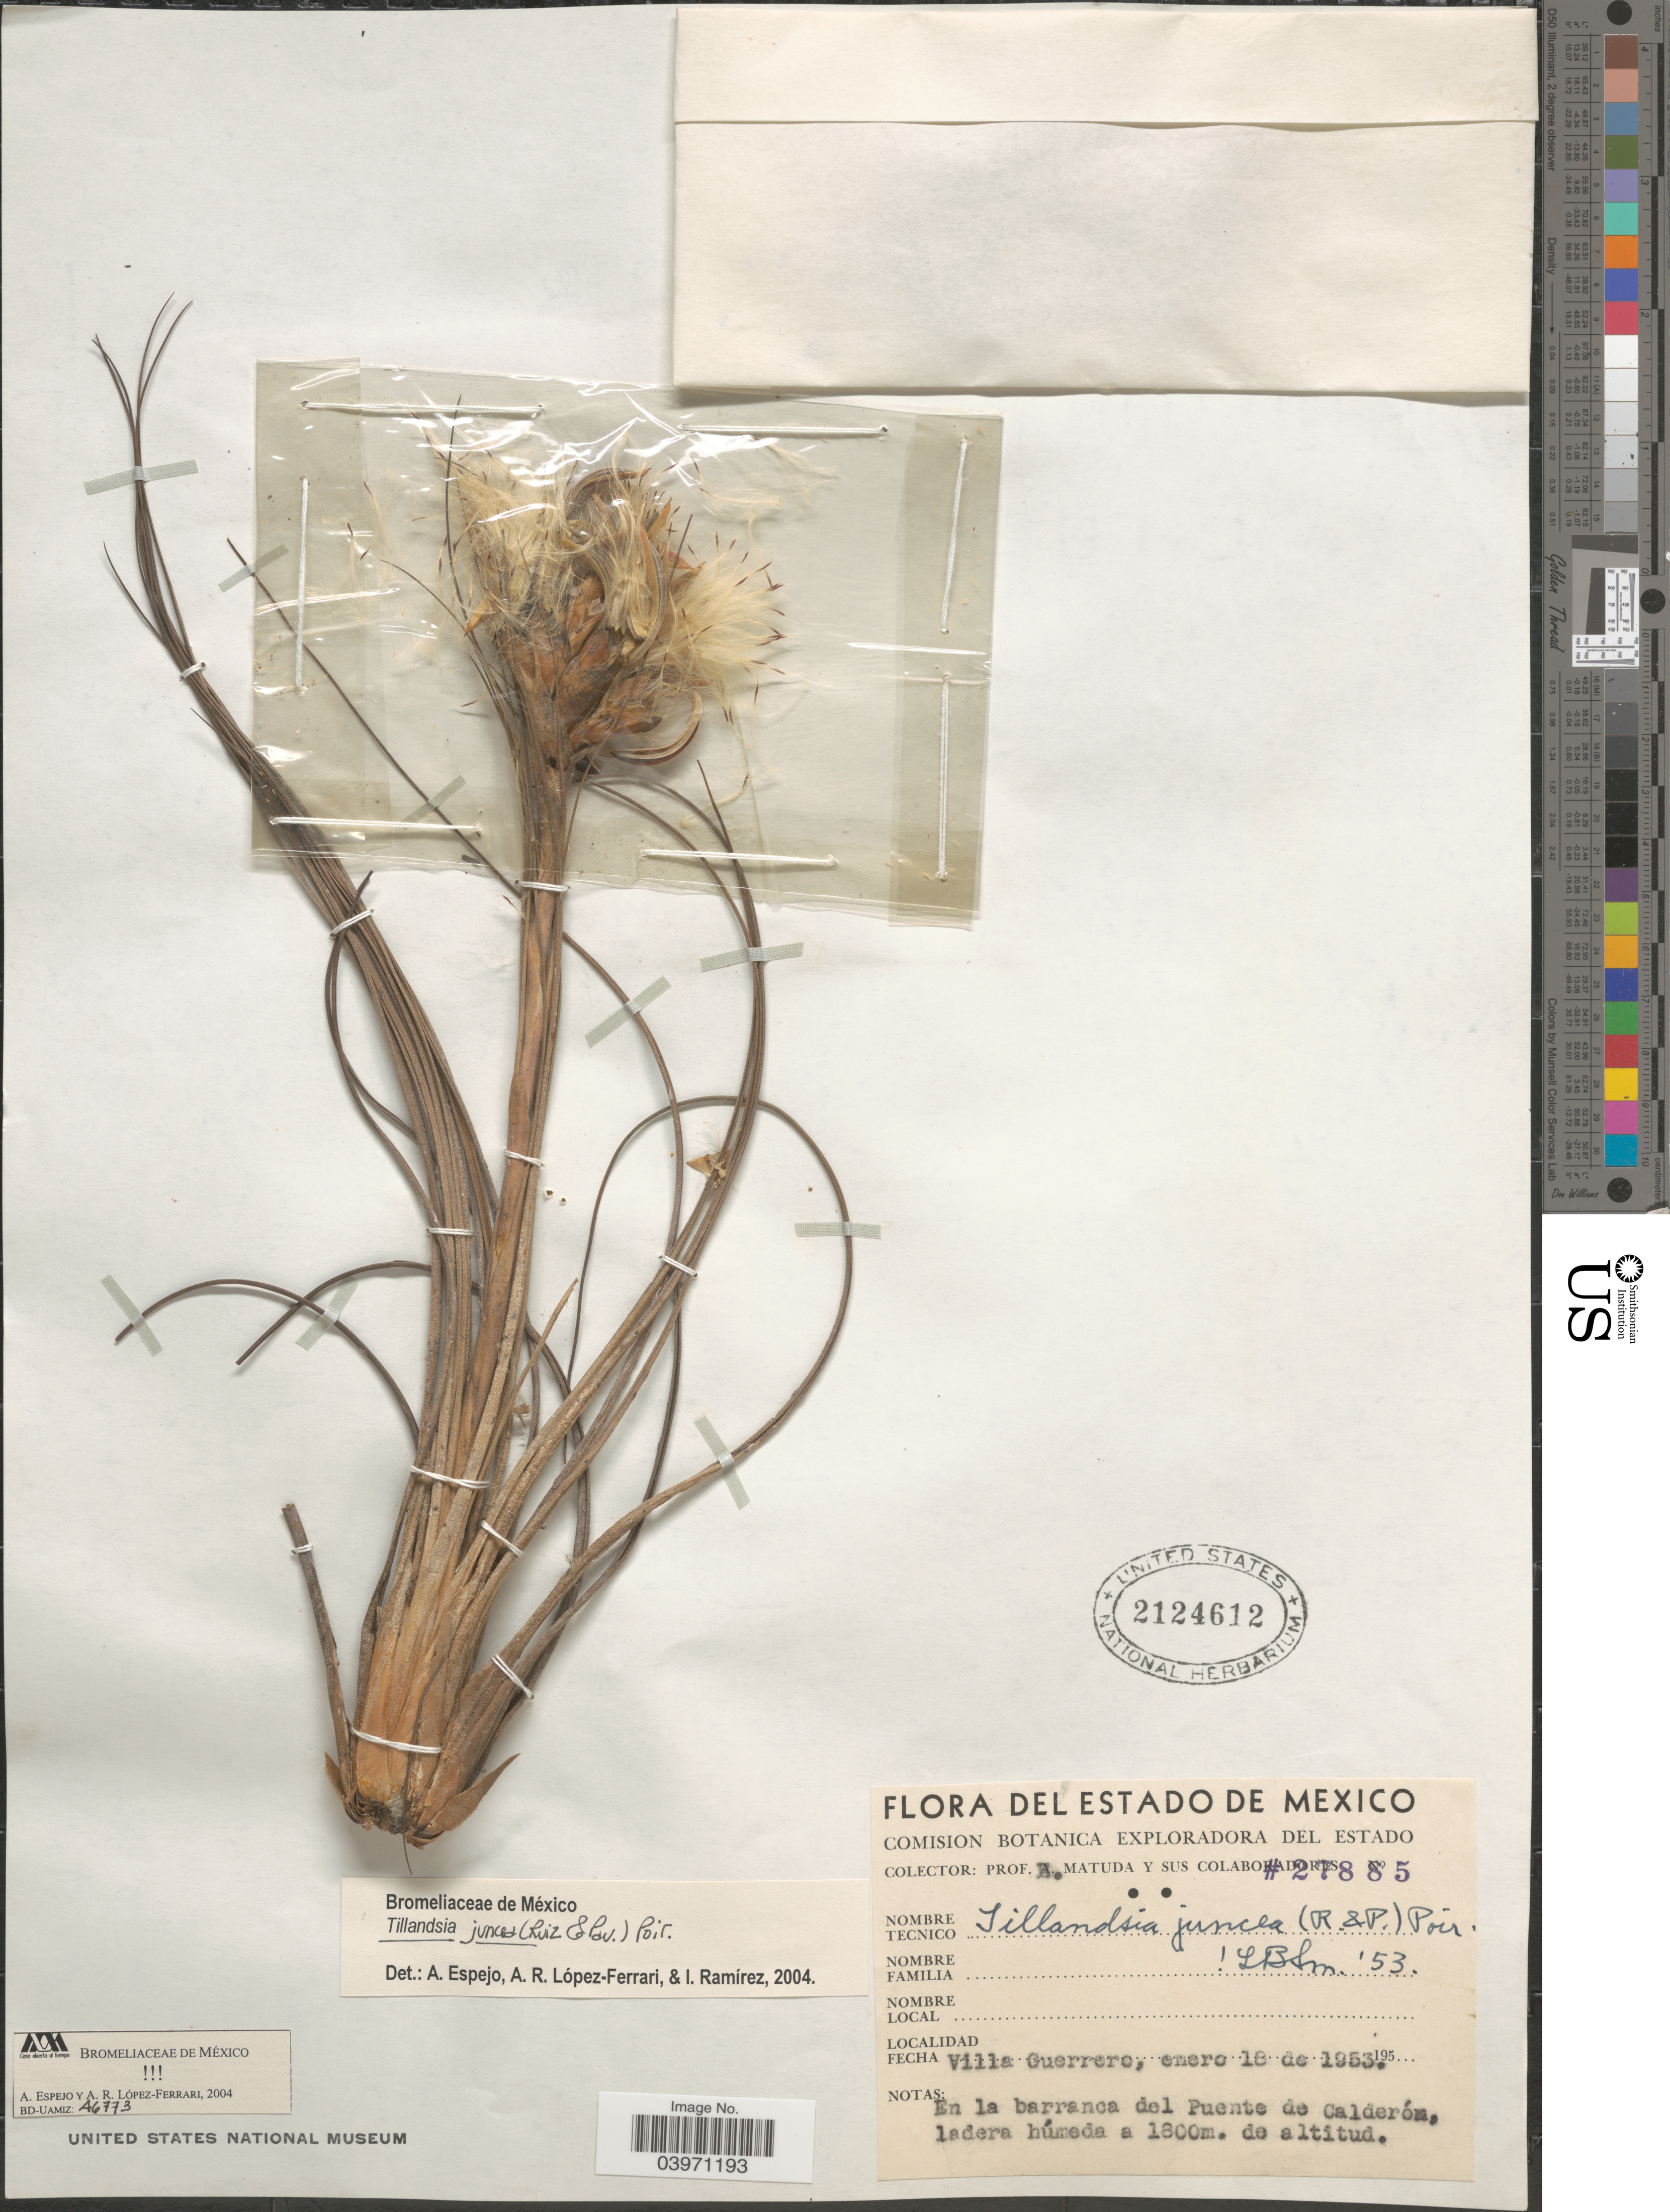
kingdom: Plantae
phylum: Tracheophyta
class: Liliopsida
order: Poales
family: Bromeliaceae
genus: Tillandsia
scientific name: Tillandsia juncea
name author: (Ruiz & Pav.) Poir.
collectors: E. Matuda & Sus Colaboradores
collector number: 27885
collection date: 1953-01-18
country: Mexico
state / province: México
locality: Villa Guerrero. En la barranca del Puente de Calderón.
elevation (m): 1800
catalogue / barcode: US 2124612